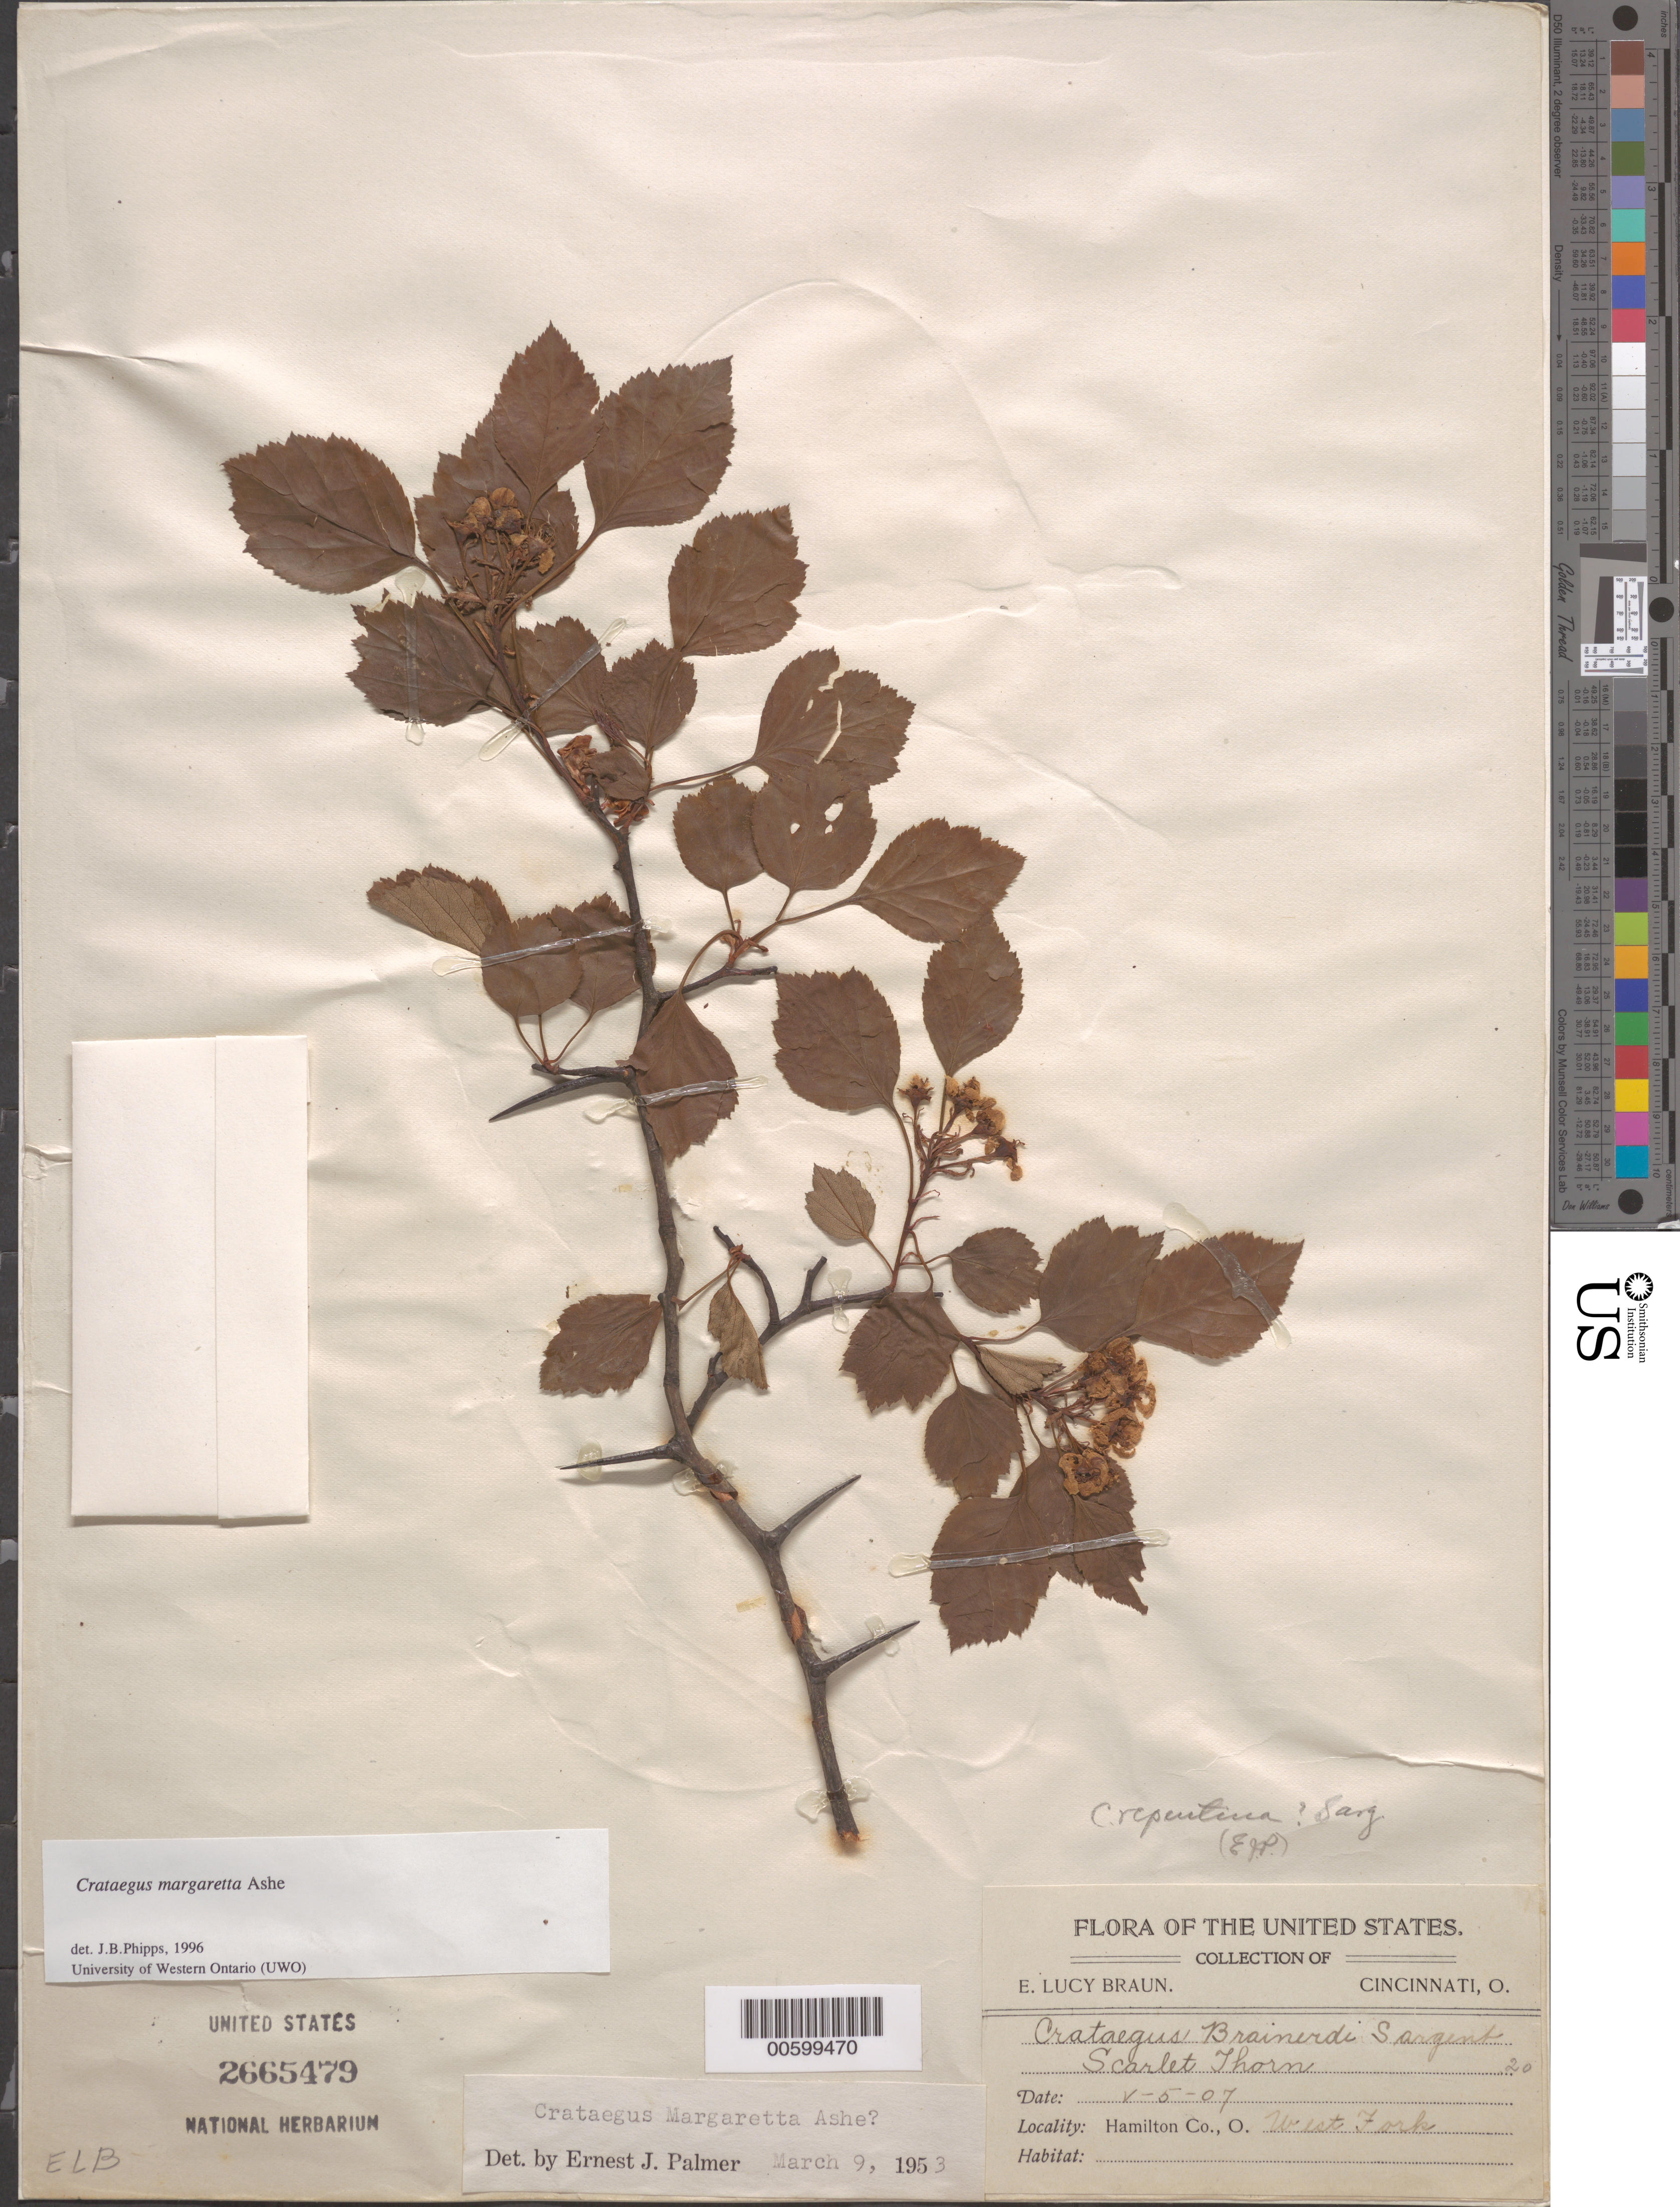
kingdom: Plantae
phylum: Tracheophyta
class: Magnoliopsida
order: Rosales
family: Rosaceae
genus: Crataegus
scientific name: Crataegus margarettae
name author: Ashe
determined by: Phipps, James B., (UWO), University of Western Ontario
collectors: E. L. Braun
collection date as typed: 05 May 1907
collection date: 1907-05-05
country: United States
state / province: Ohio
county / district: Hamilton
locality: West Fork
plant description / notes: Common name: Scarlet Thorn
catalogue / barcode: US 2665479